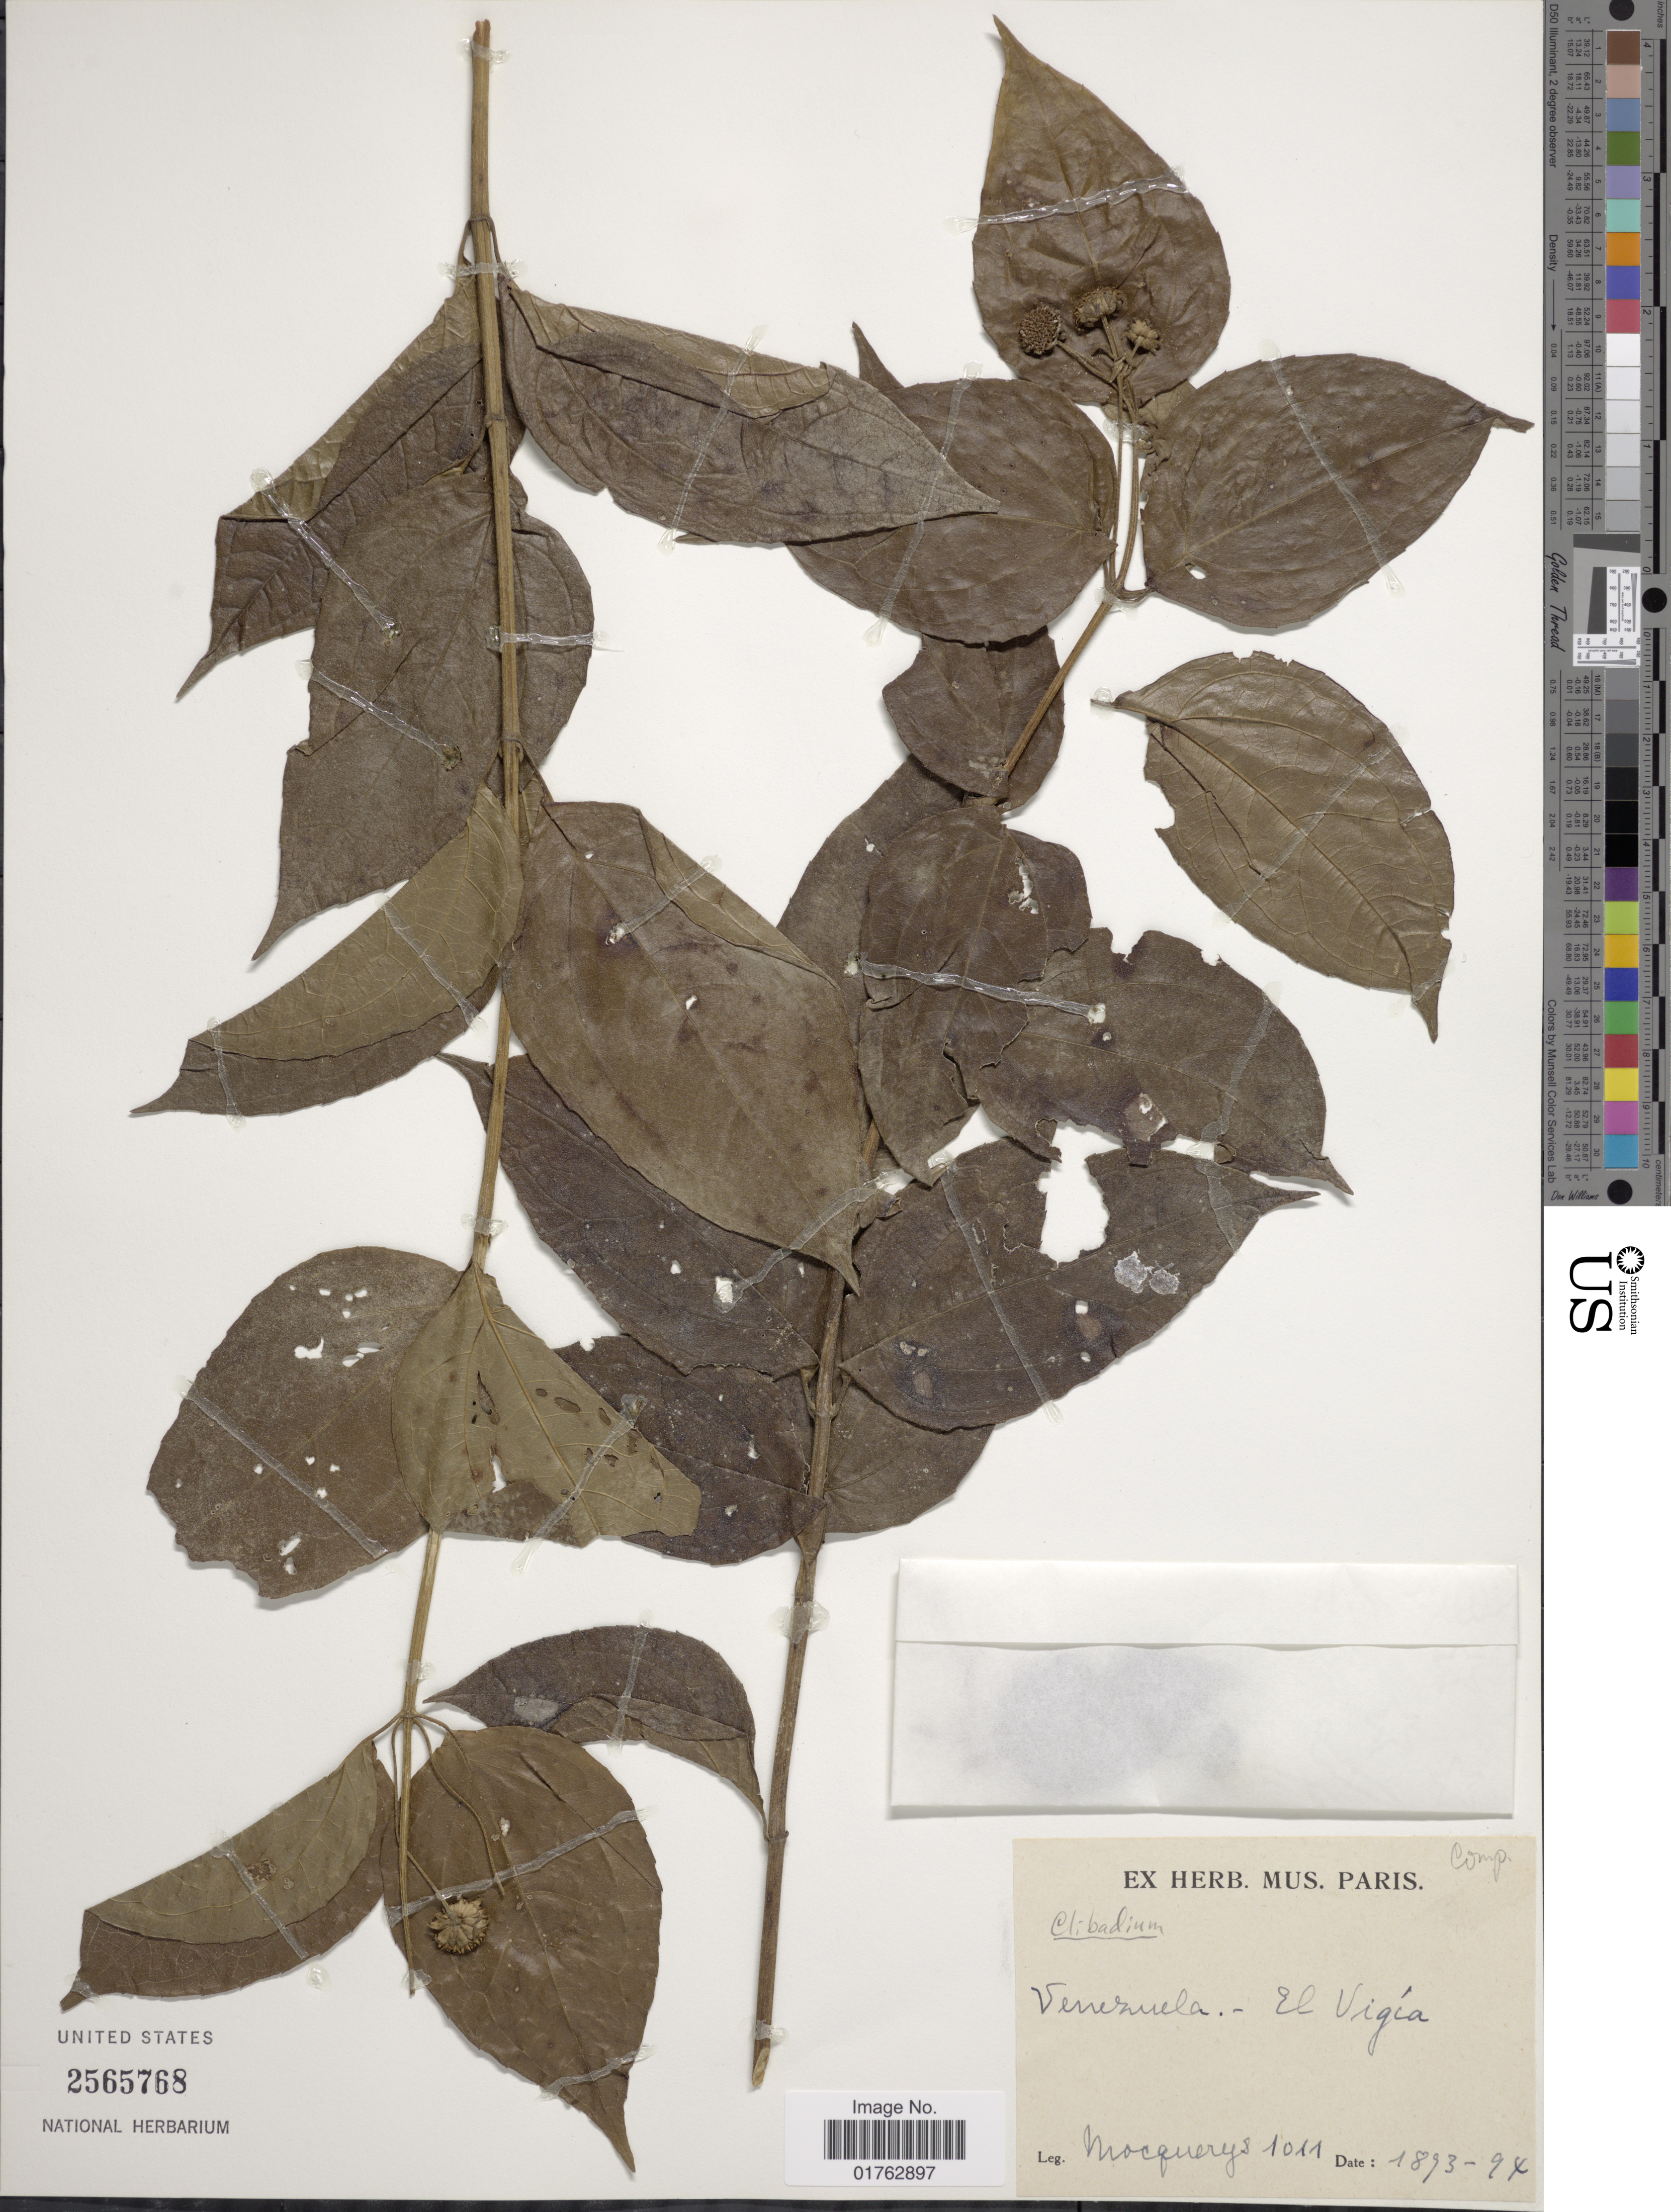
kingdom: Plantae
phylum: Tracheophyta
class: Magnoliopsida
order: Asterales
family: Asteraceae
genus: Wulffia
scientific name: Wulffia baccata var. baccata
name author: (L.) Kuntze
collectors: A. Mocquerys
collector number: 1011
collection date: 1893/1894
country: Venezuela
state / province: Mérida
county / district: Alberto Adriani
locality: El Vigía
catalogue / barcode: US 2565768